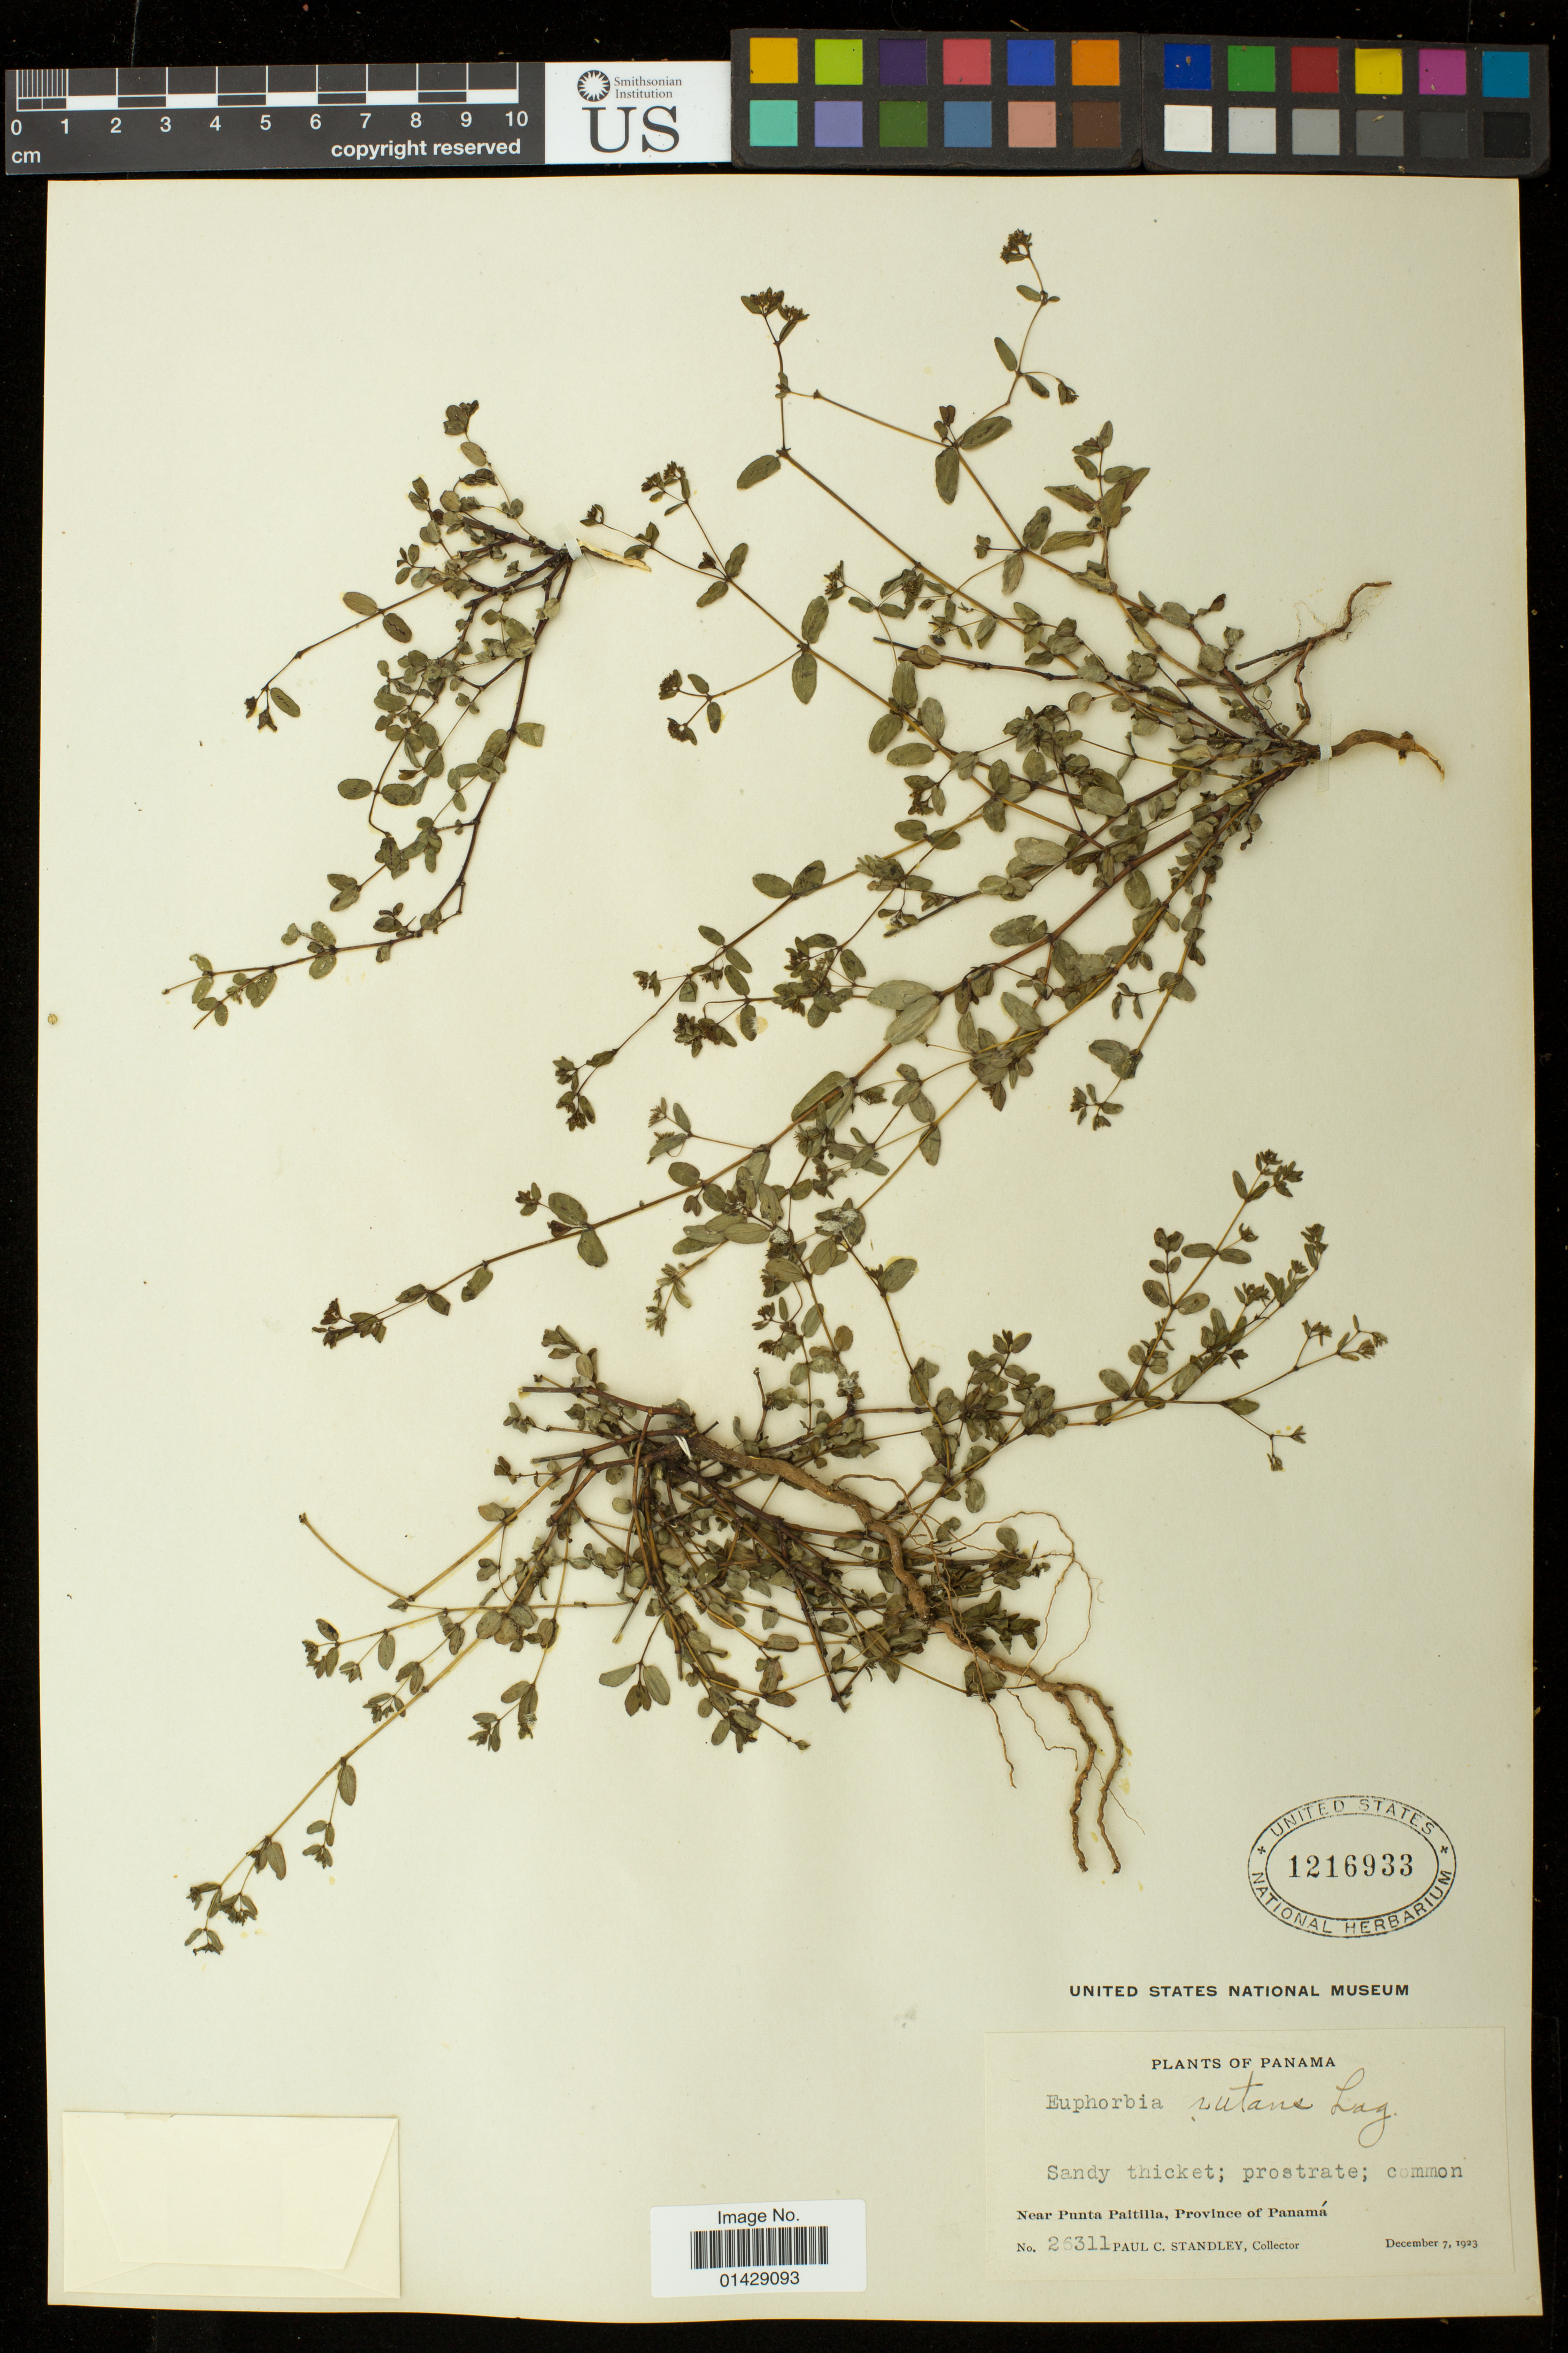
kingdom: Plantae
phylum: Tracheophyta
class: Magnoliopsida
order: Malpighiales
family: Euphorbiaceae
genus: Euphorbia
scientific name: Euphorbia hyssopifolia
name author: L.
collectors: P. C. Standley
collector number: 26311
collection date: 1923-12-07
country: Panama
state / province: Panamá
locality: Near Punta Paitilla.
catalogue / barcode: US 1216933